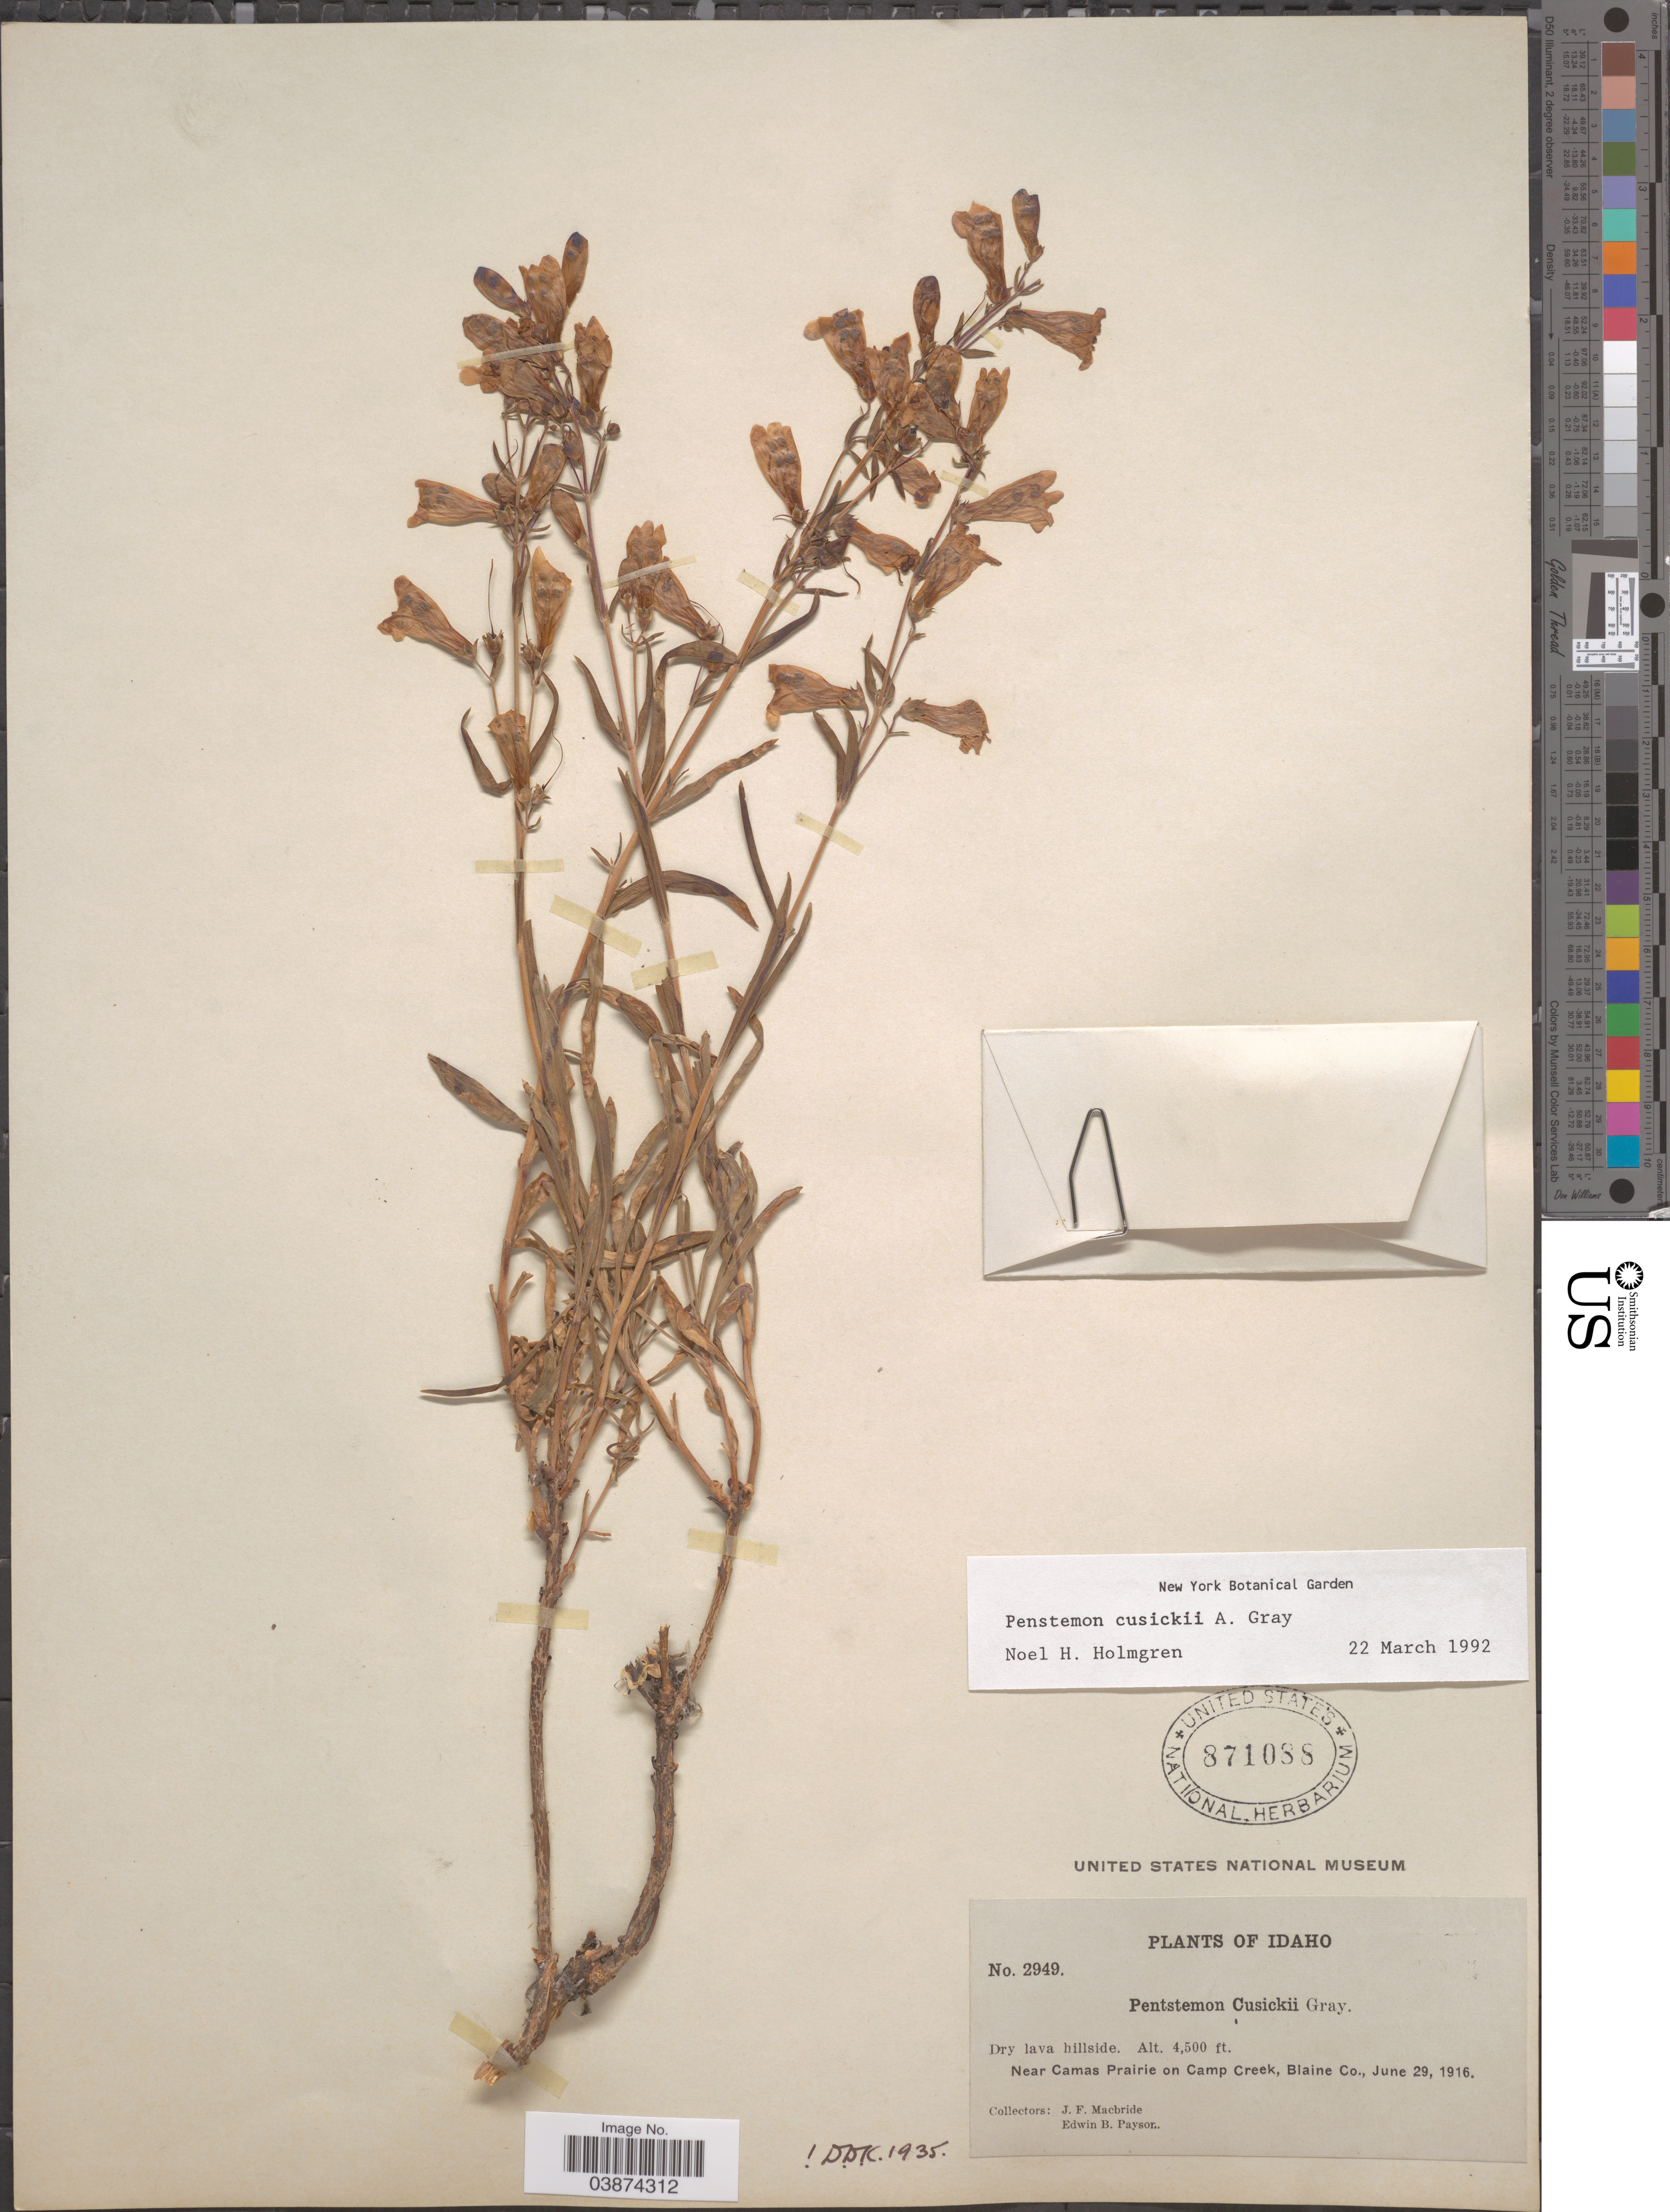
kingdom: Plantae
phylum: Tracheophyta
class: Magnoliopsida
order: Lamiales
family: Plantaginaceae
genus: Penstemon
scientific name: Penstemon cusickii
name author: A. Gray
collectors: J. F. Macbride & E. B. Payson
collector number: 2949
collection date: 1916-06-29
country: United States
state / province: Idaho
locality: Near Camas Prairie on Camp Creek, Blaine Co.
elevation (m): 1372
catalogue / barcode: US 871088